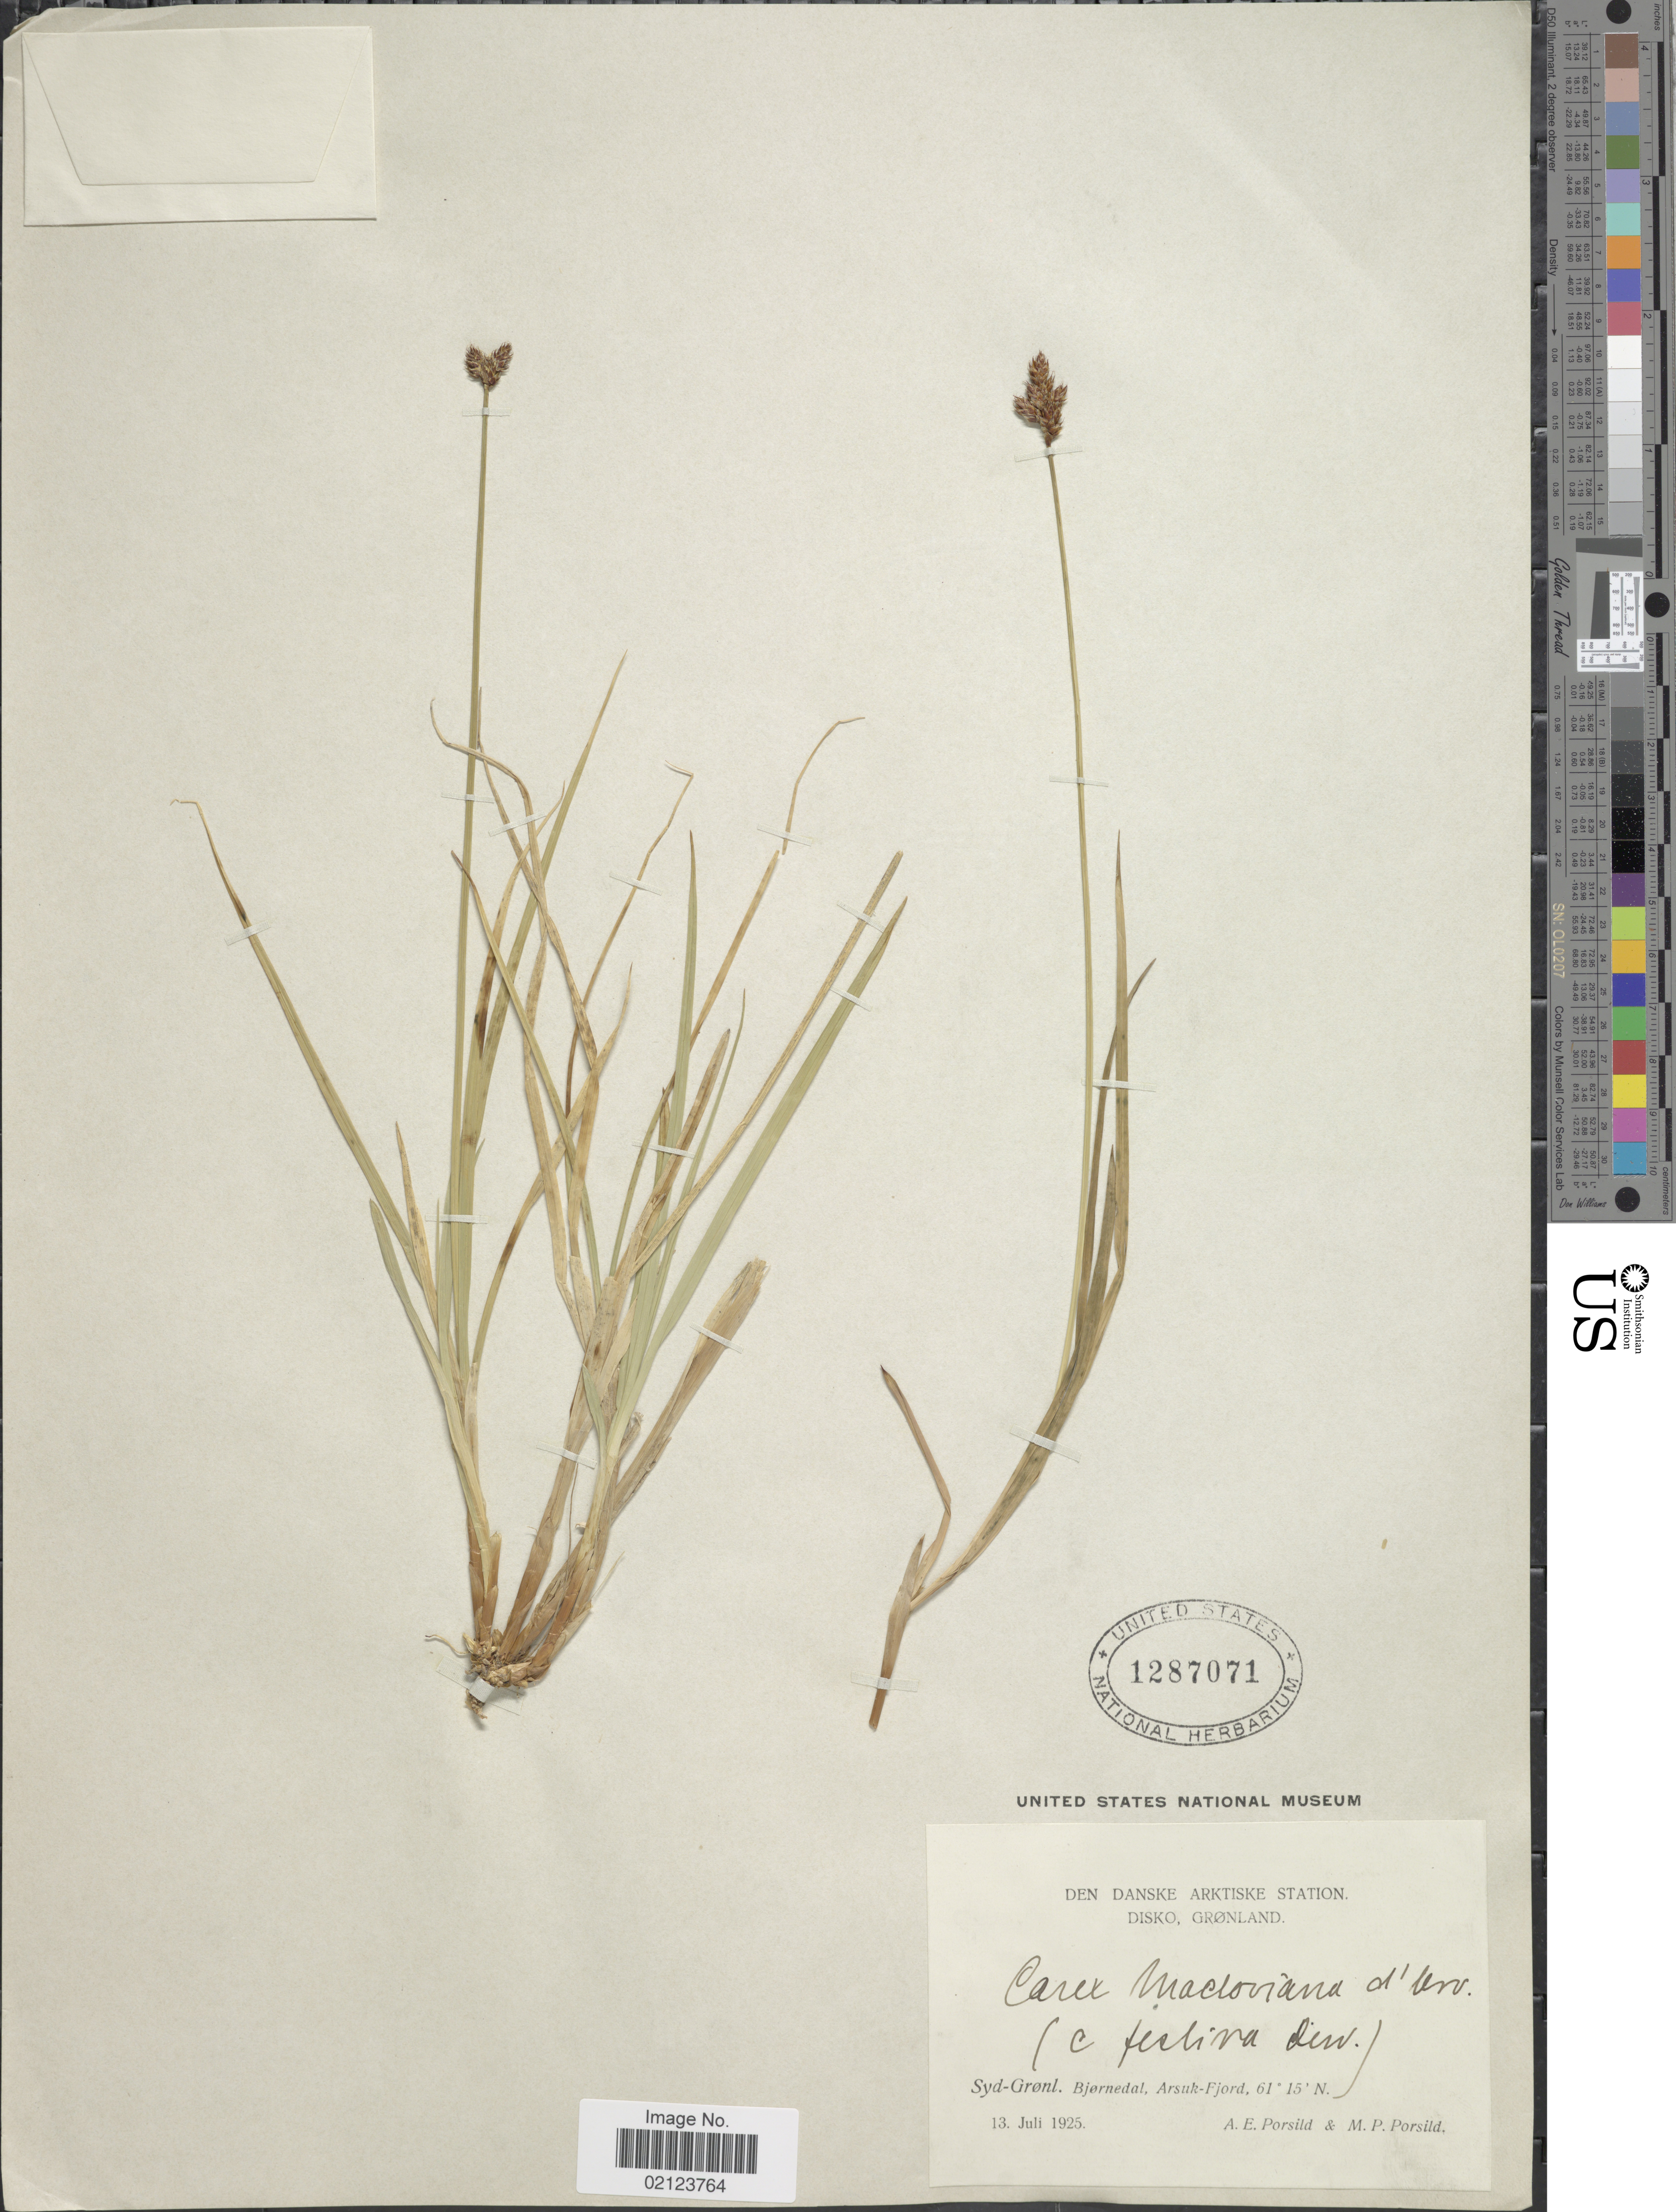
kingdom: Plantae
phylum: Tracheophyta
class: Liliopsida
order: Poales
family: Cyperaceae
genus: Carex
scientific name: Carex macloviana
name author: d'Urv.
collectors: A. E. Porsild & M. P. Porsild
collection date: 1925-07-13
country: Greenland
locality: Den Danske Arktiske Station. Disko, Gronland. Syd-Gronl. Bjornedal, Arsuk-Fjord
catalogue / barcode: US 1287071